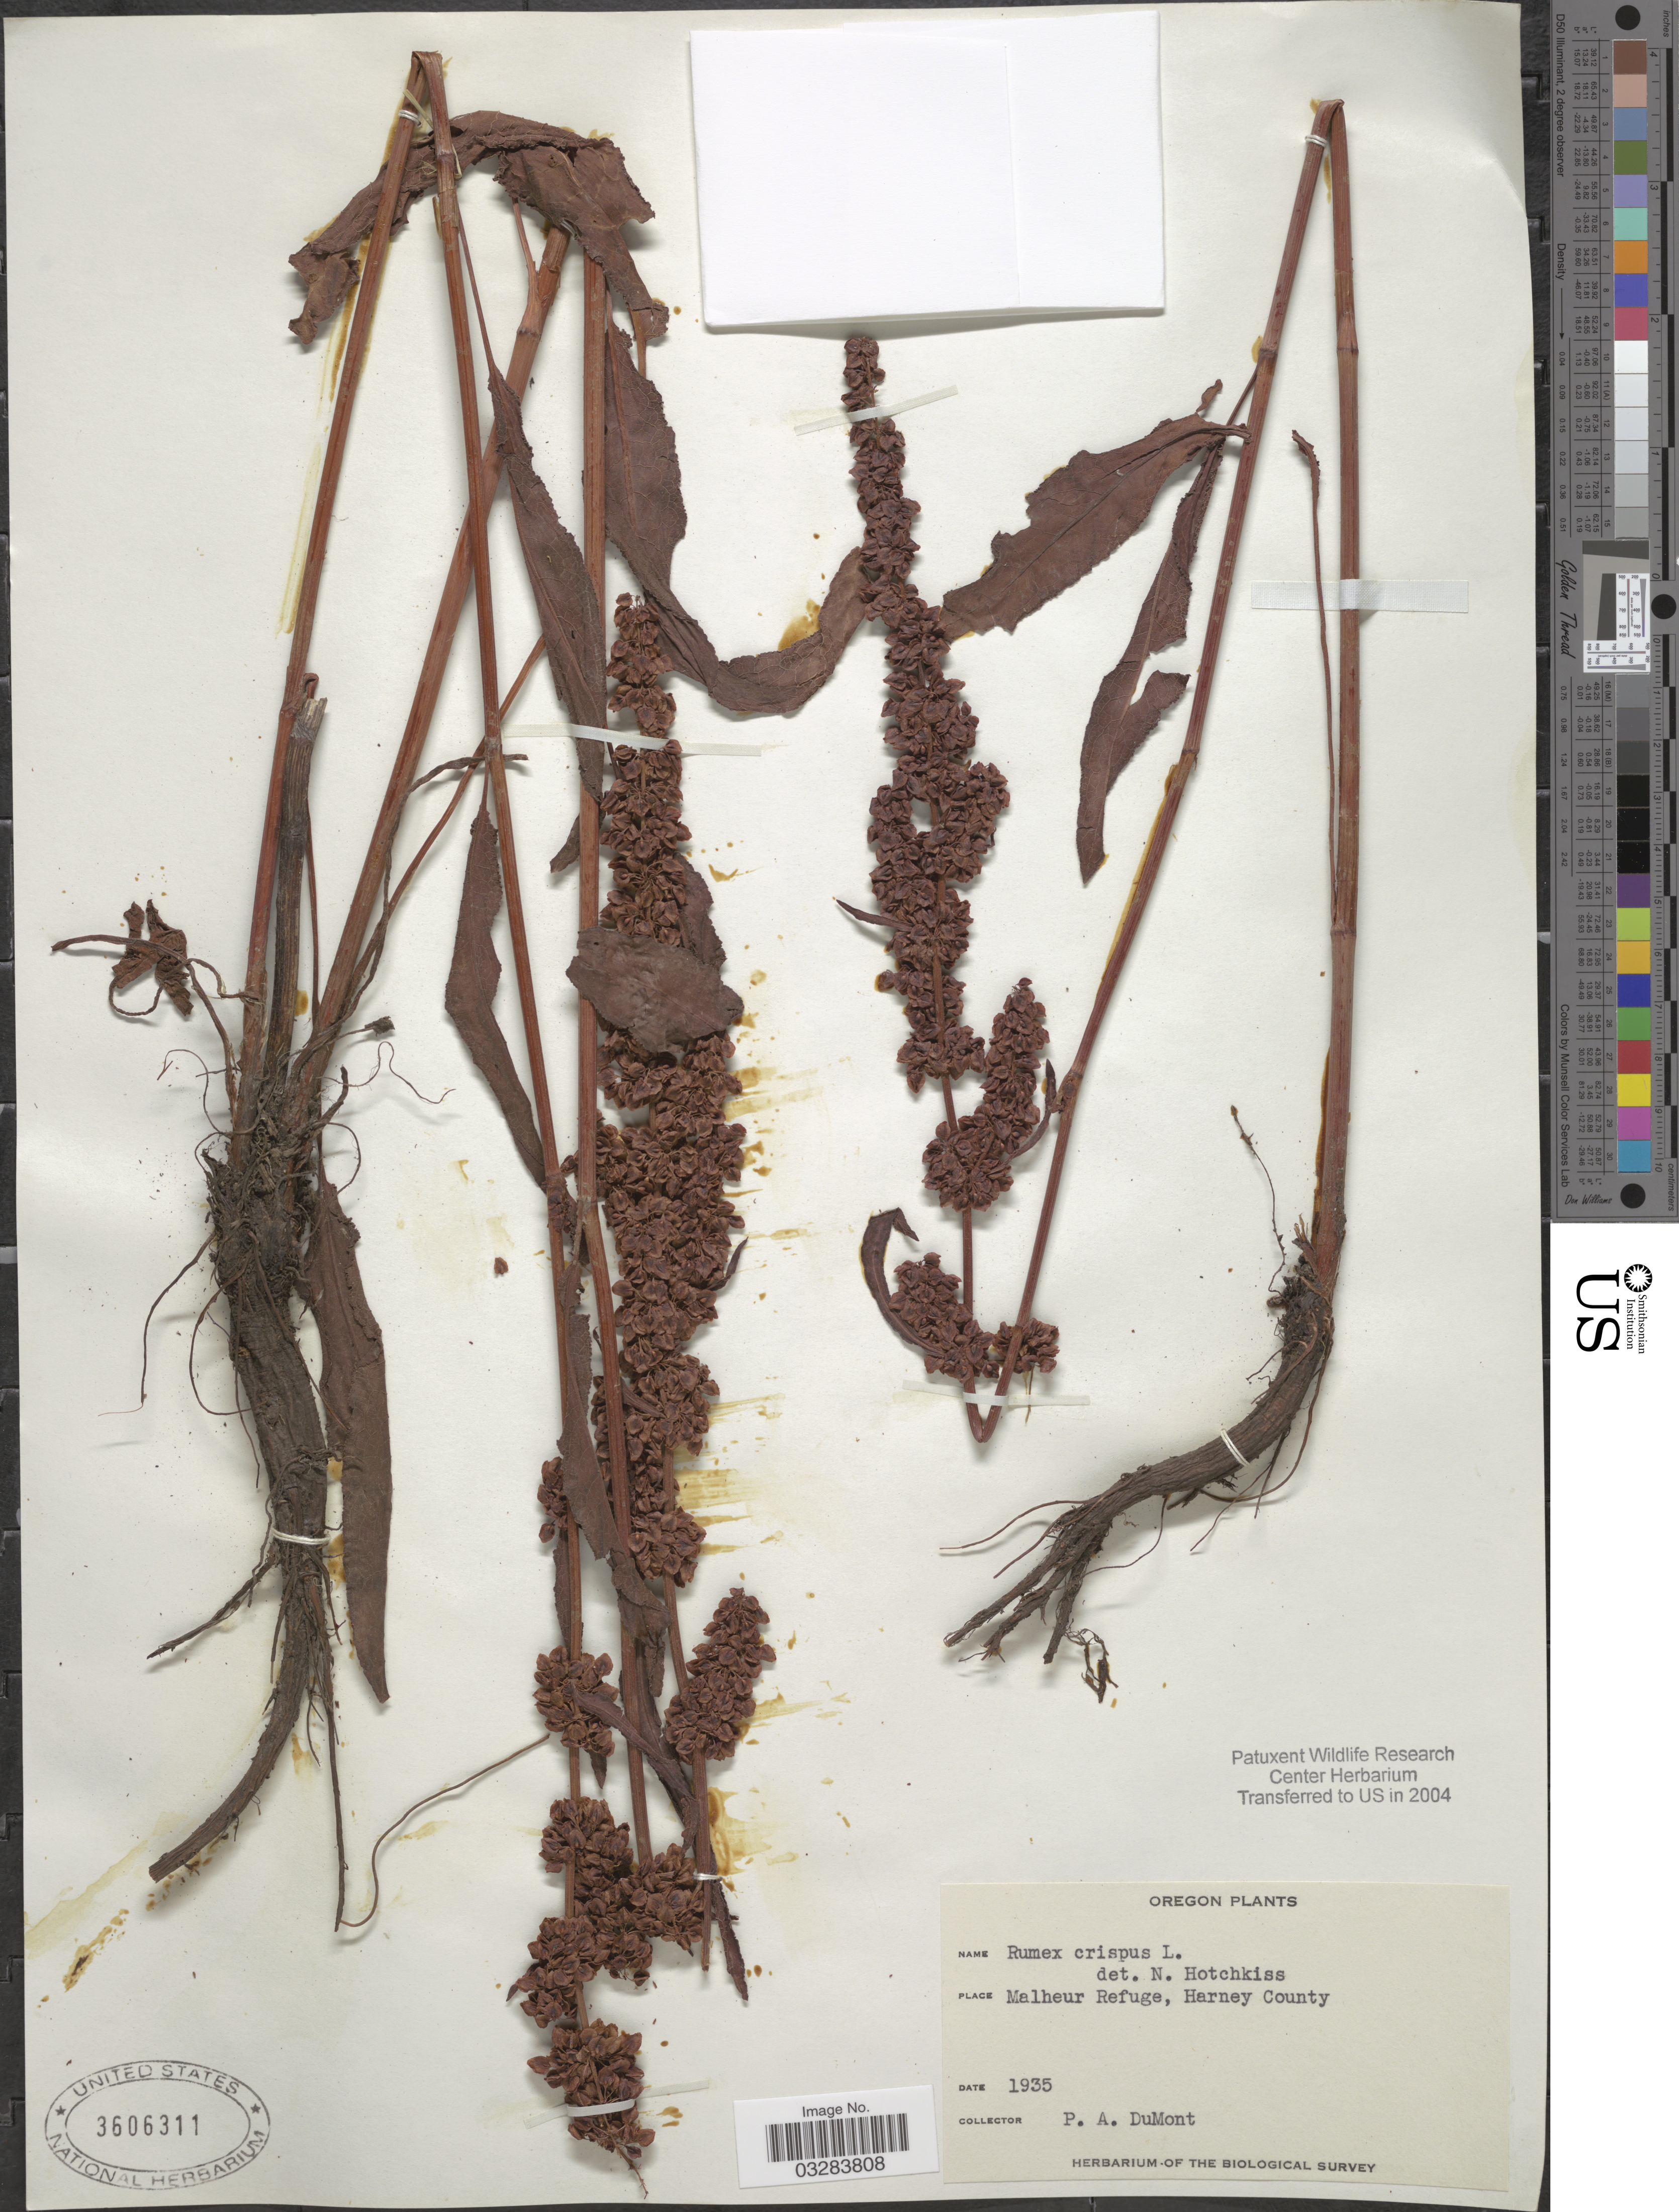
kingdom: Plantae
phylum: Tracheophyta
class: Magnoliopsida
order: Caryophyllales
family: Polygonaceae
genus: Rumex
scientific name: Rumex crispus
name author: L.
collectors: P. Dumont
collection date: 1935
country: United States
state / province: Oregon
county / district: Harney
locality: Malheur Refuge, Harney County.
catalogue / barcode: US 3606311